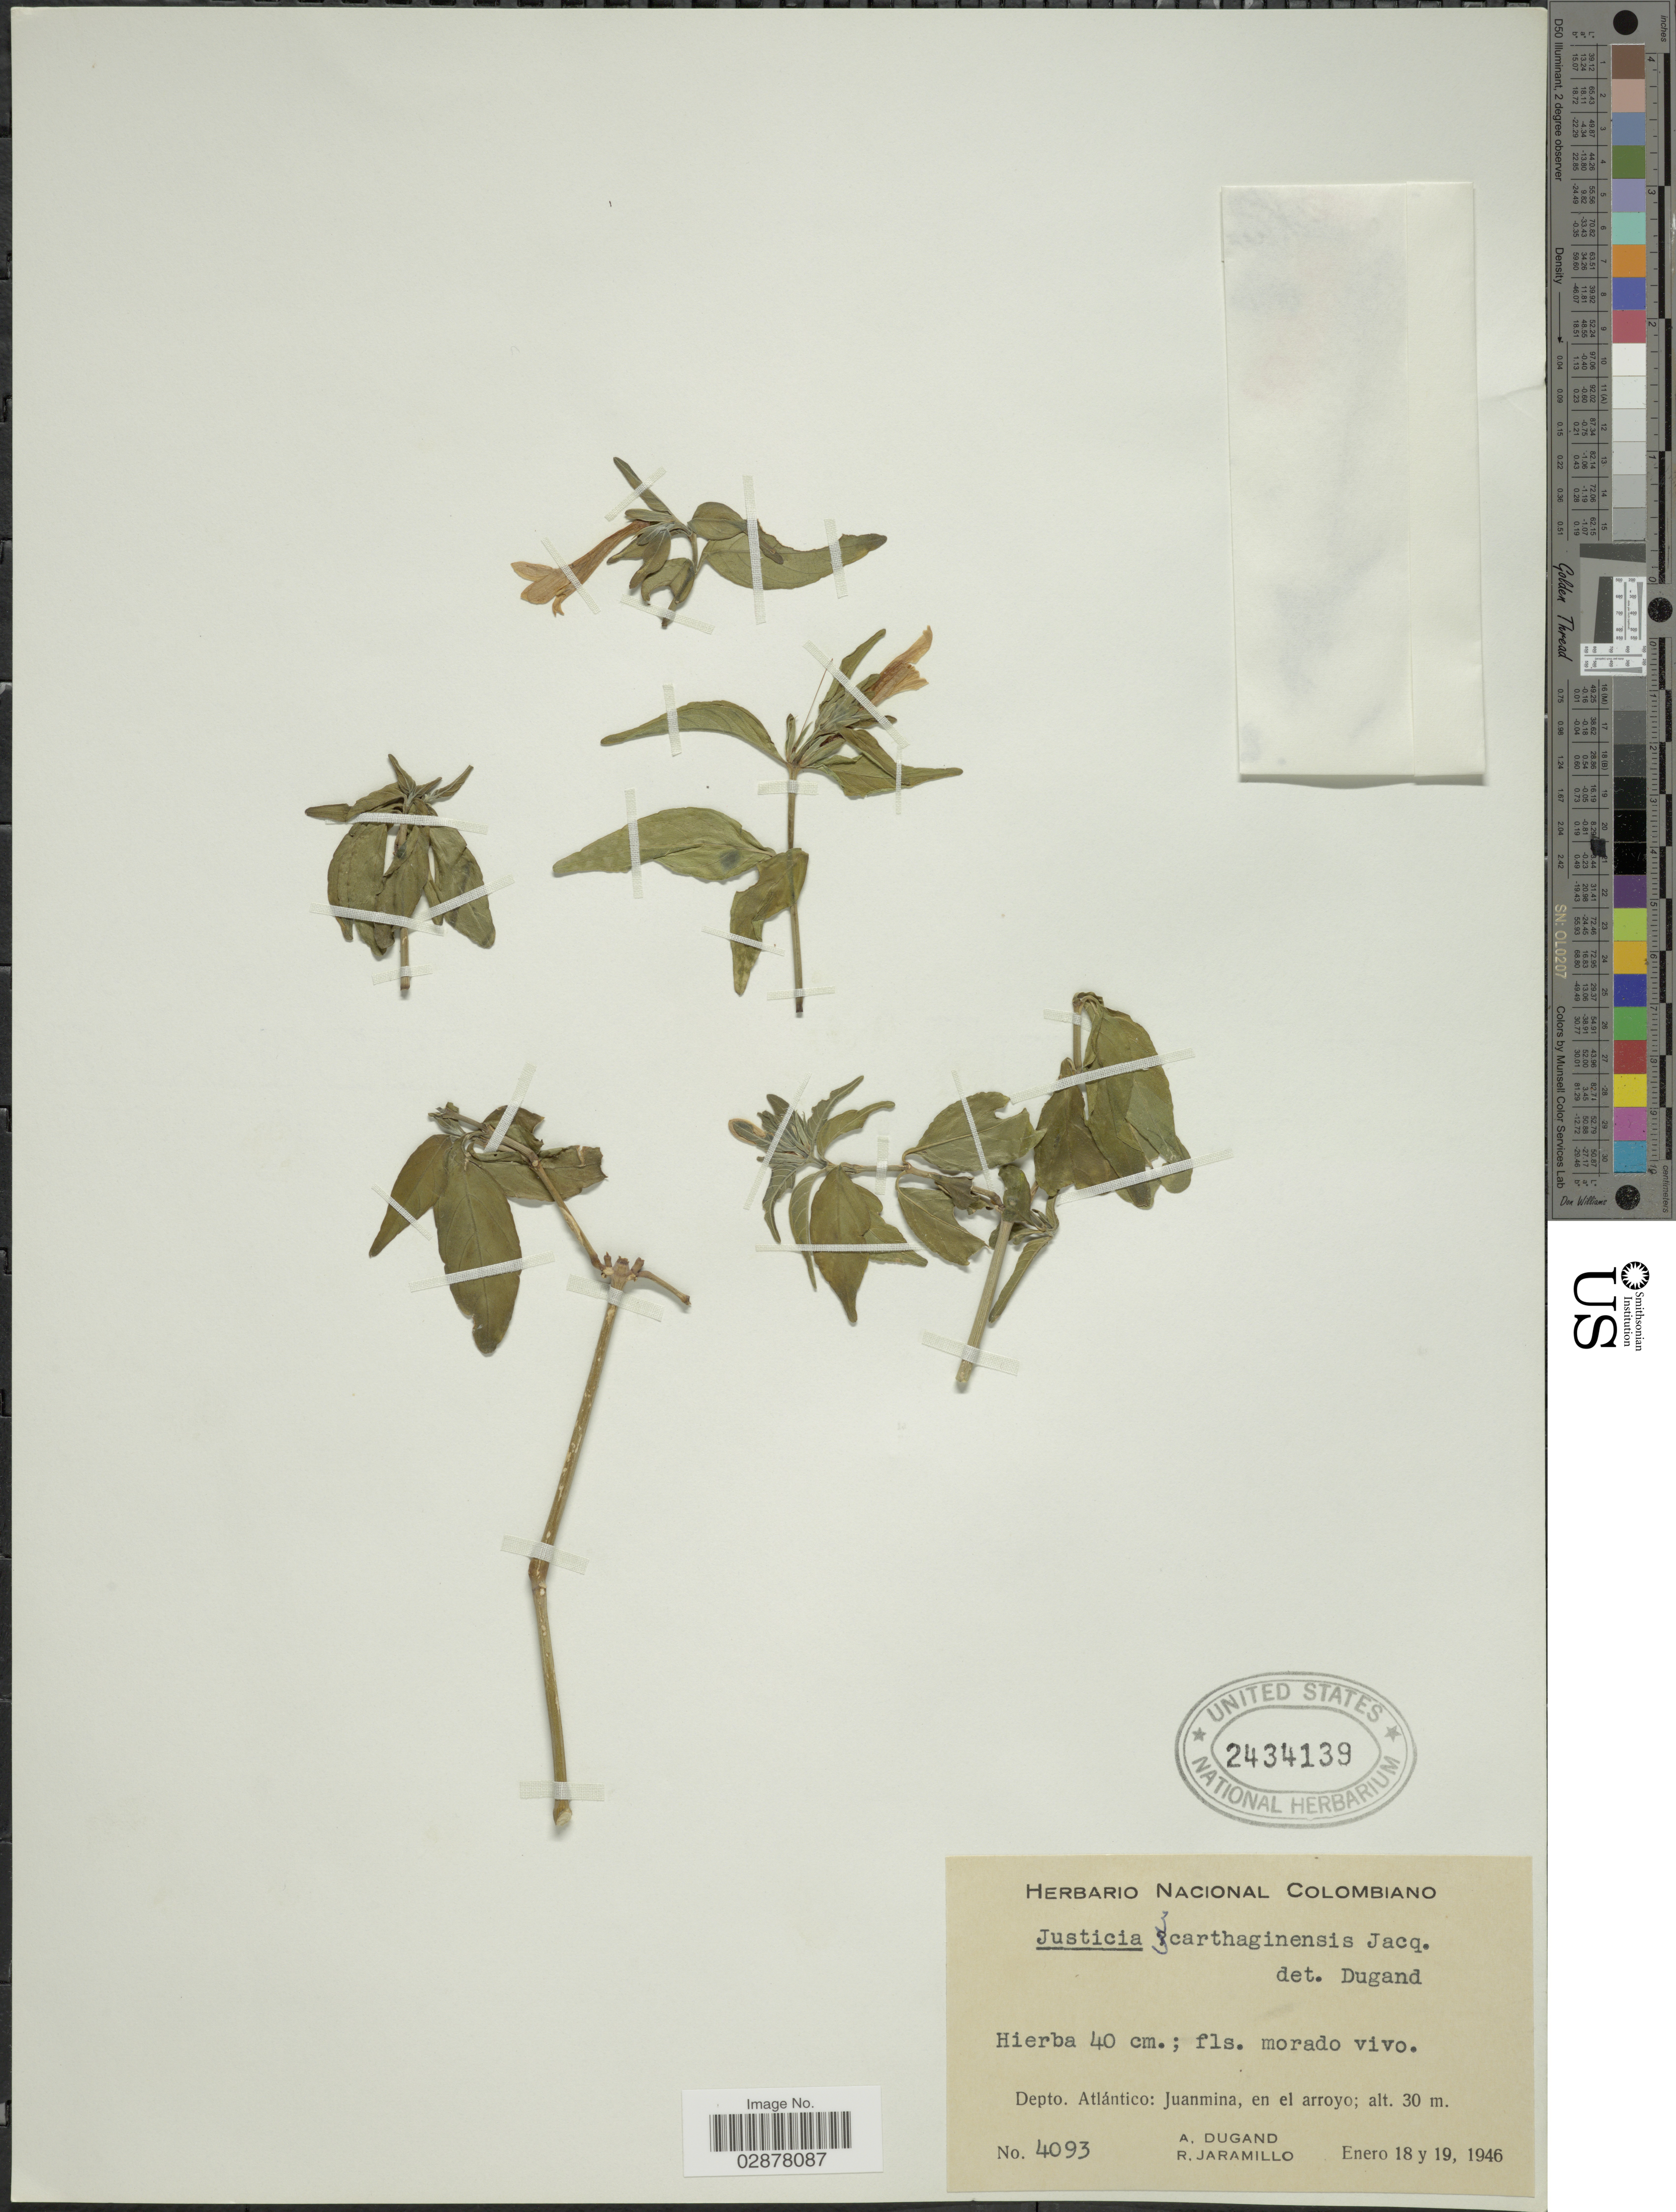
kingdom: Plantae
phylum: Tracheophyta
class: Magnoliopsida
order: Lamiales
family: Acanthaceae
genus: Justicia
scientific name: Justicia carthaginensis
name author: Jacq.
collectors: A. Dugand & R. Jaramillo M.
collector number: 4093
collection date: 1946-01-18/1946-01-19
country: Colombia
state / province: Atlántico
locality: Depto. Atlántico, Juanmina, en el arroyo.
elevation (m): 30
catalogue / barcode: US 2434139